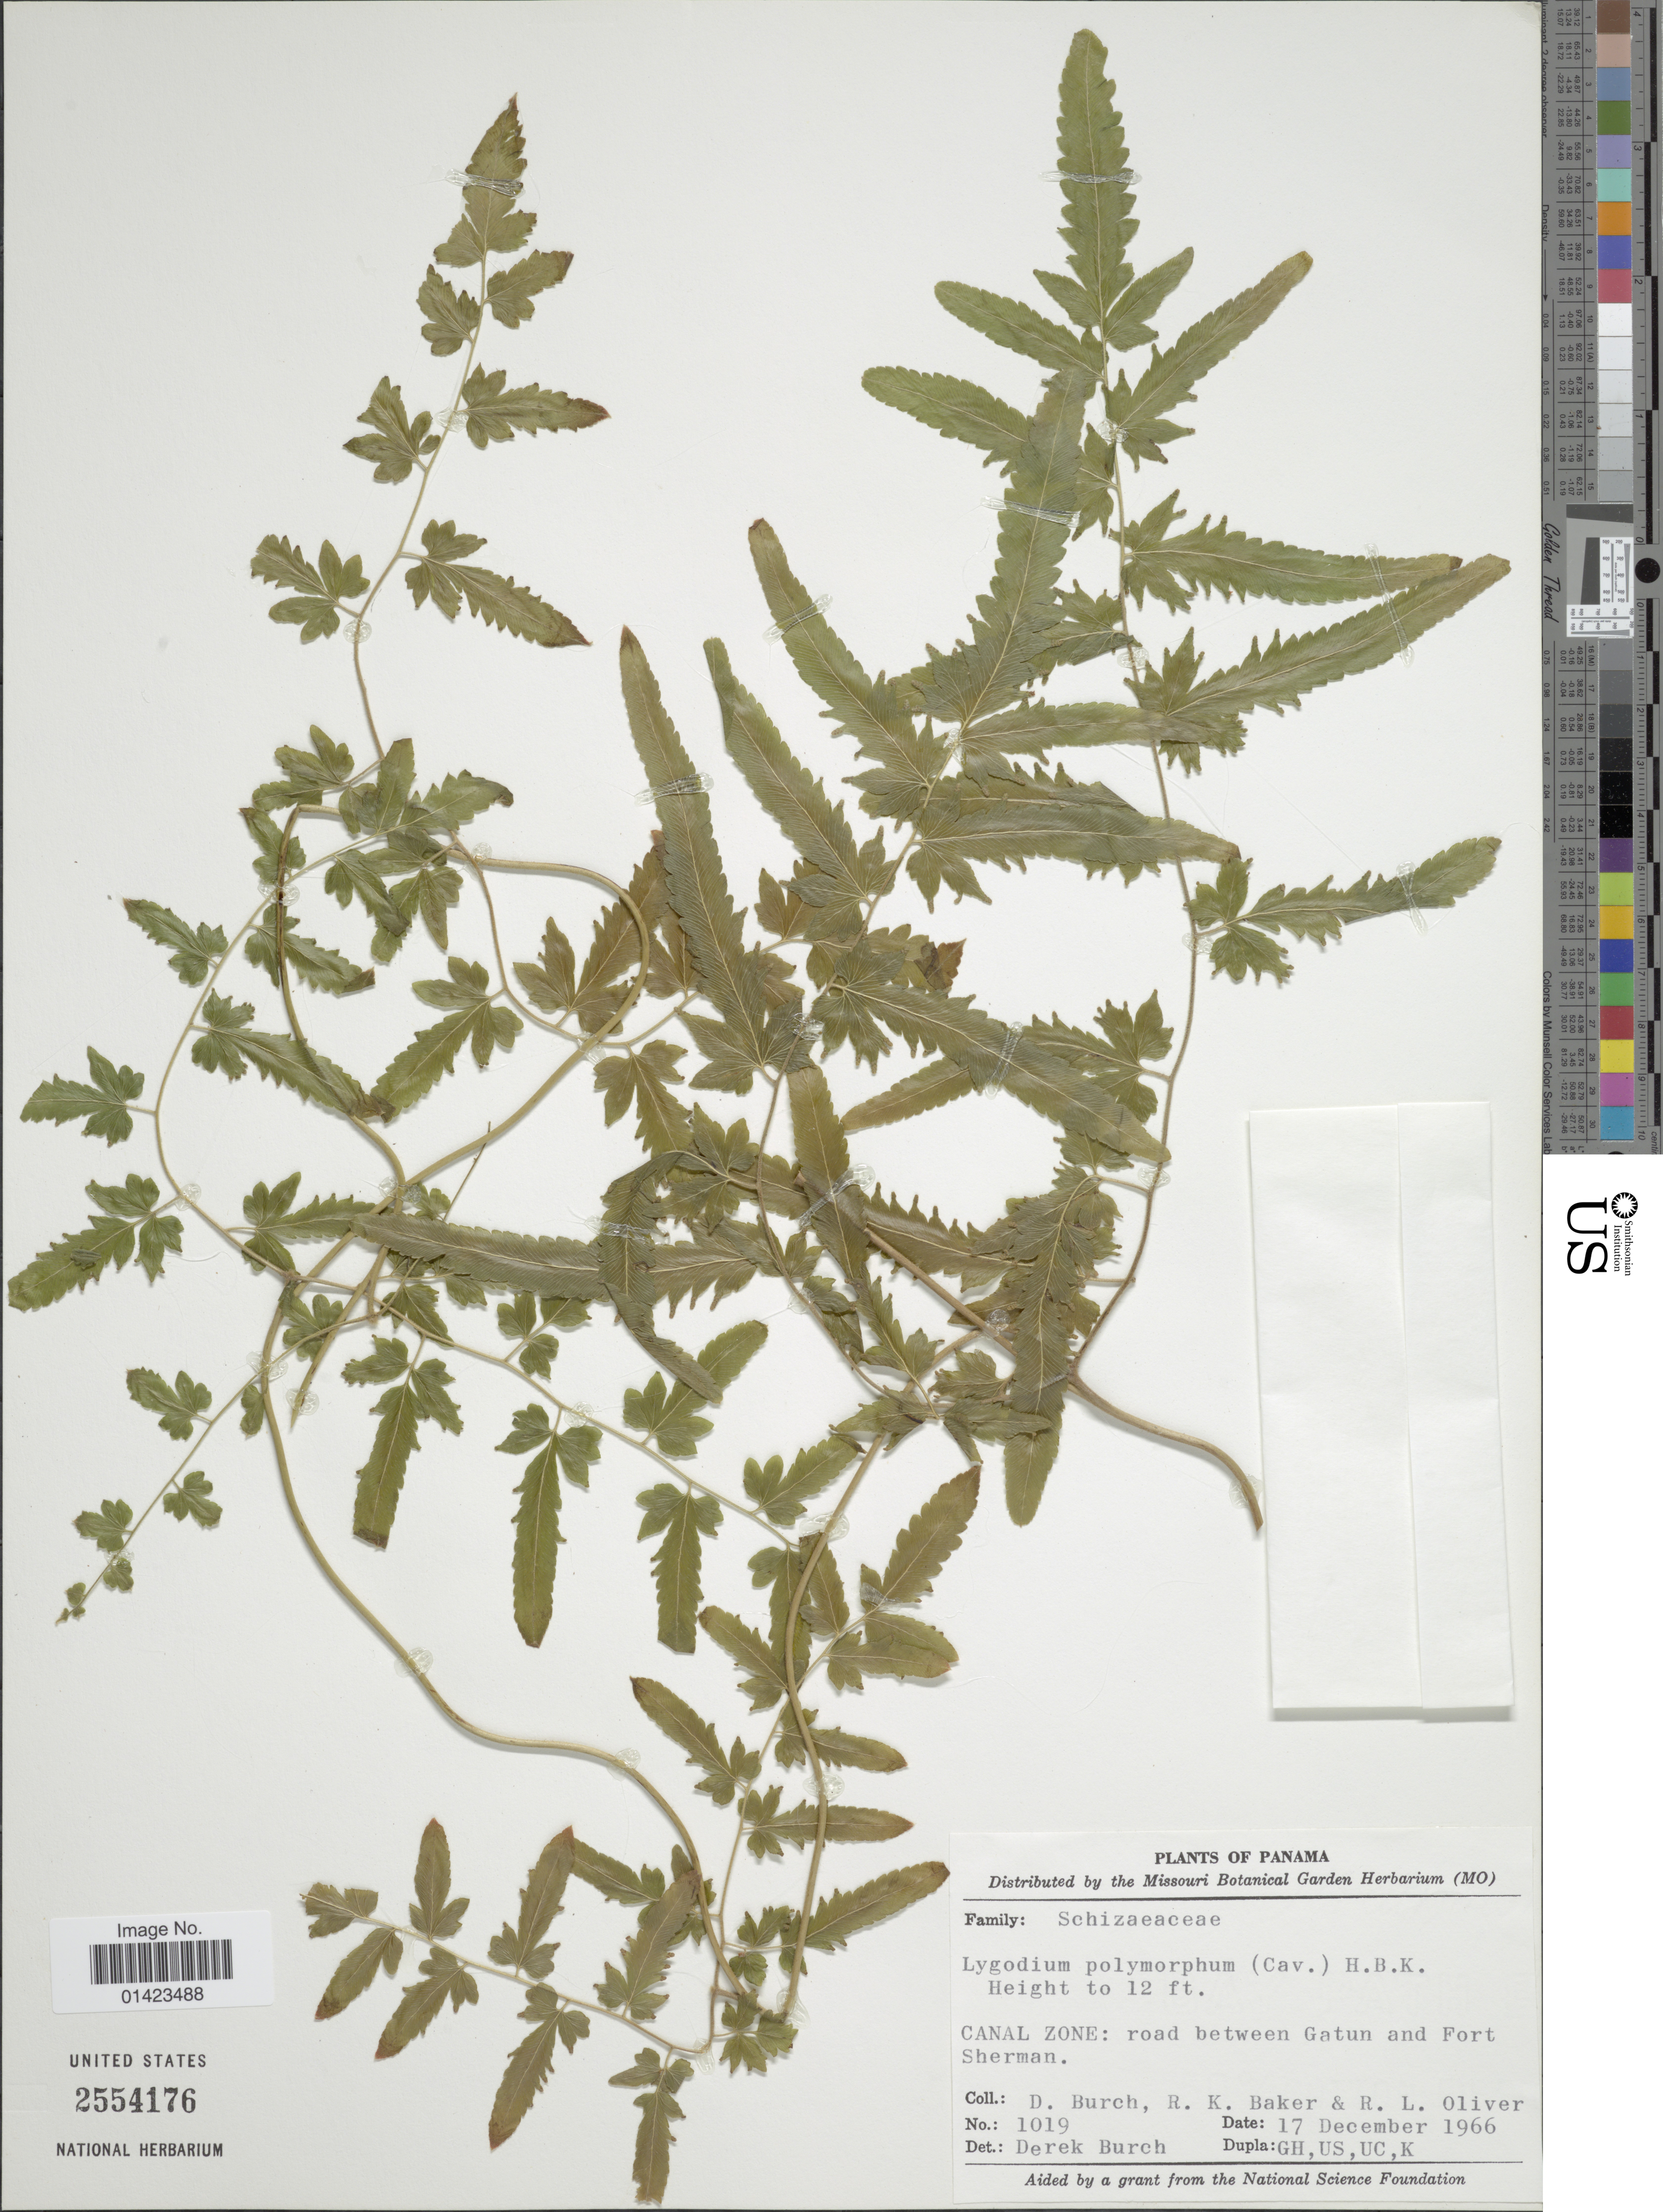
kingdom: Plantae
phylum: Tracheophyta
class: Polypodiopsida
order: Schizaeales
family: Lygodiaceae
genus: Lygodium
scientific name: Lygodium venustum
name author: Sw.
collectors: D. Burch, R. K. Baker & R. Oliver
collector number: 1019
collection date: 1966-12-17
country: Panama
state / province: Colón / Panamá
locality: Canal Zone: road between Gatun and Fort Sherman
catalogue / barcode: US 2554176